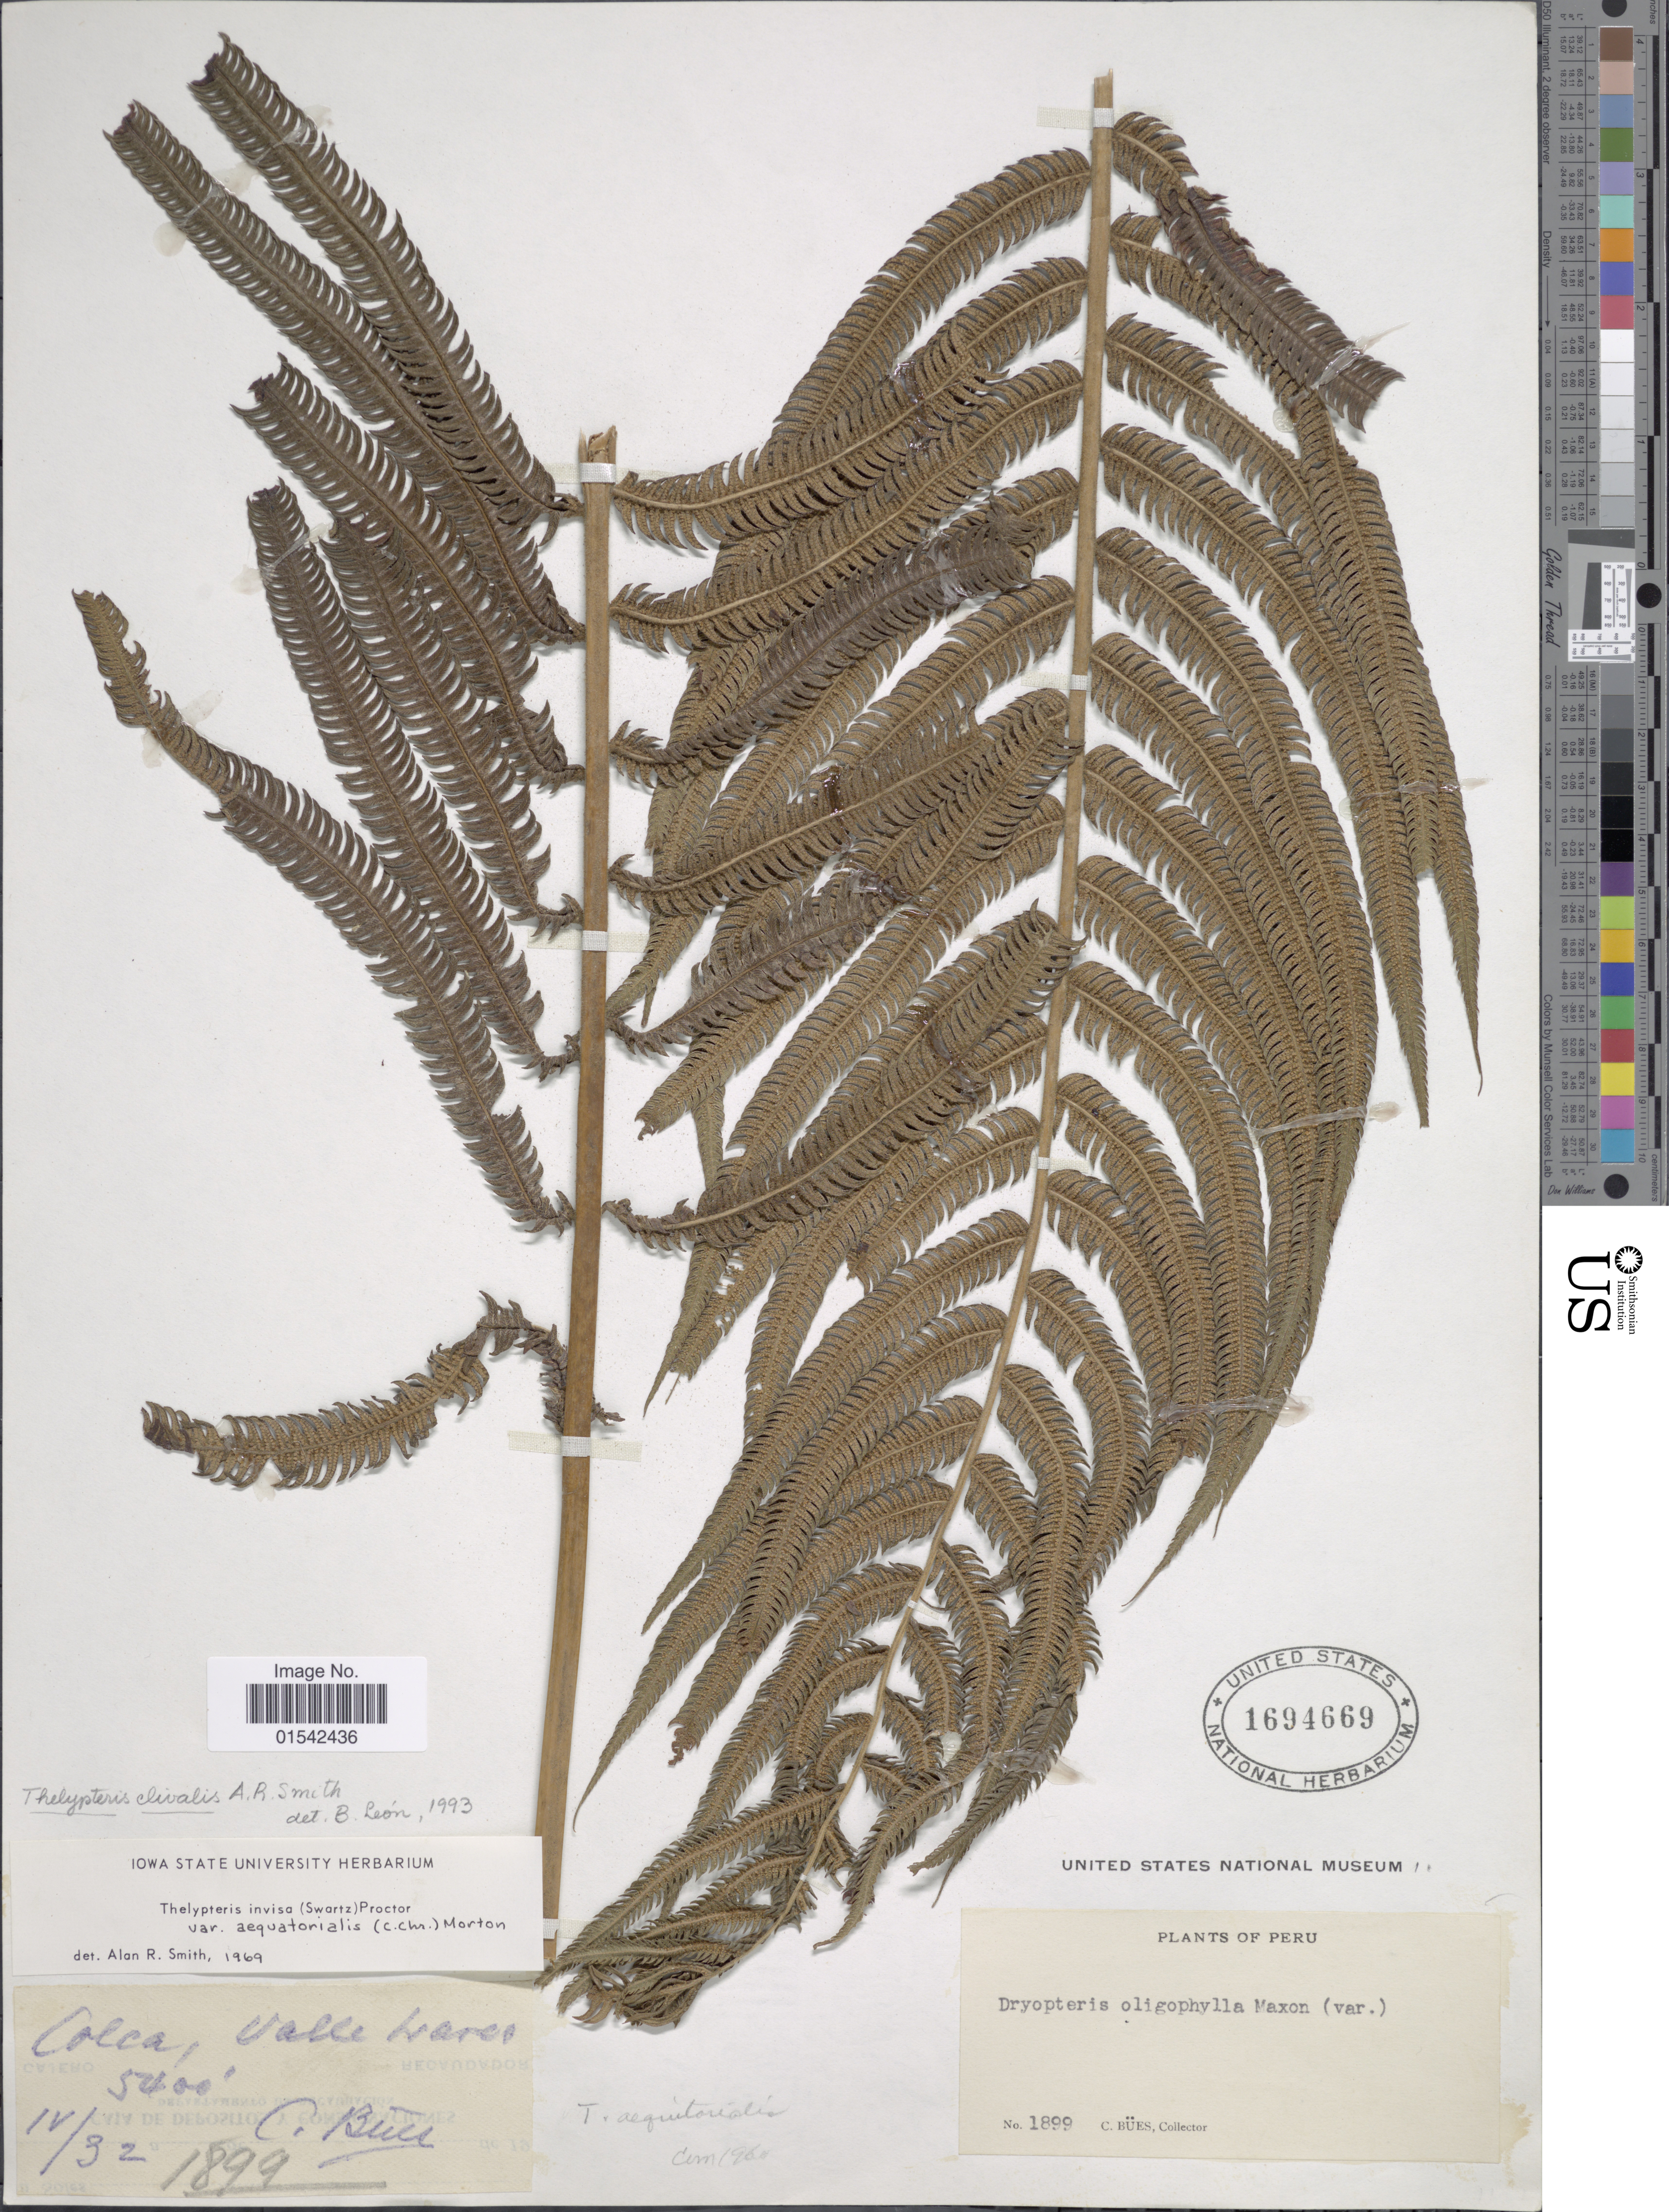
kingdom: Plantae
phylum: Tracheophyta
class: Polypodiopsida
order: Polypodiales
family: Thelypteridaceae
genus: Cyclosorus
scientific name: Cyclosorus clivalis (A.R. Sm.) comb. nov., ined 2015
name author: (A.R. Sm.)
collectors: C. Bues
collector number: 1899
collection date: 1899-04-03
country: Peru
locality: Colca, Valle Marco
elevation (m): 1646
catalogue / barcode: US 1694669